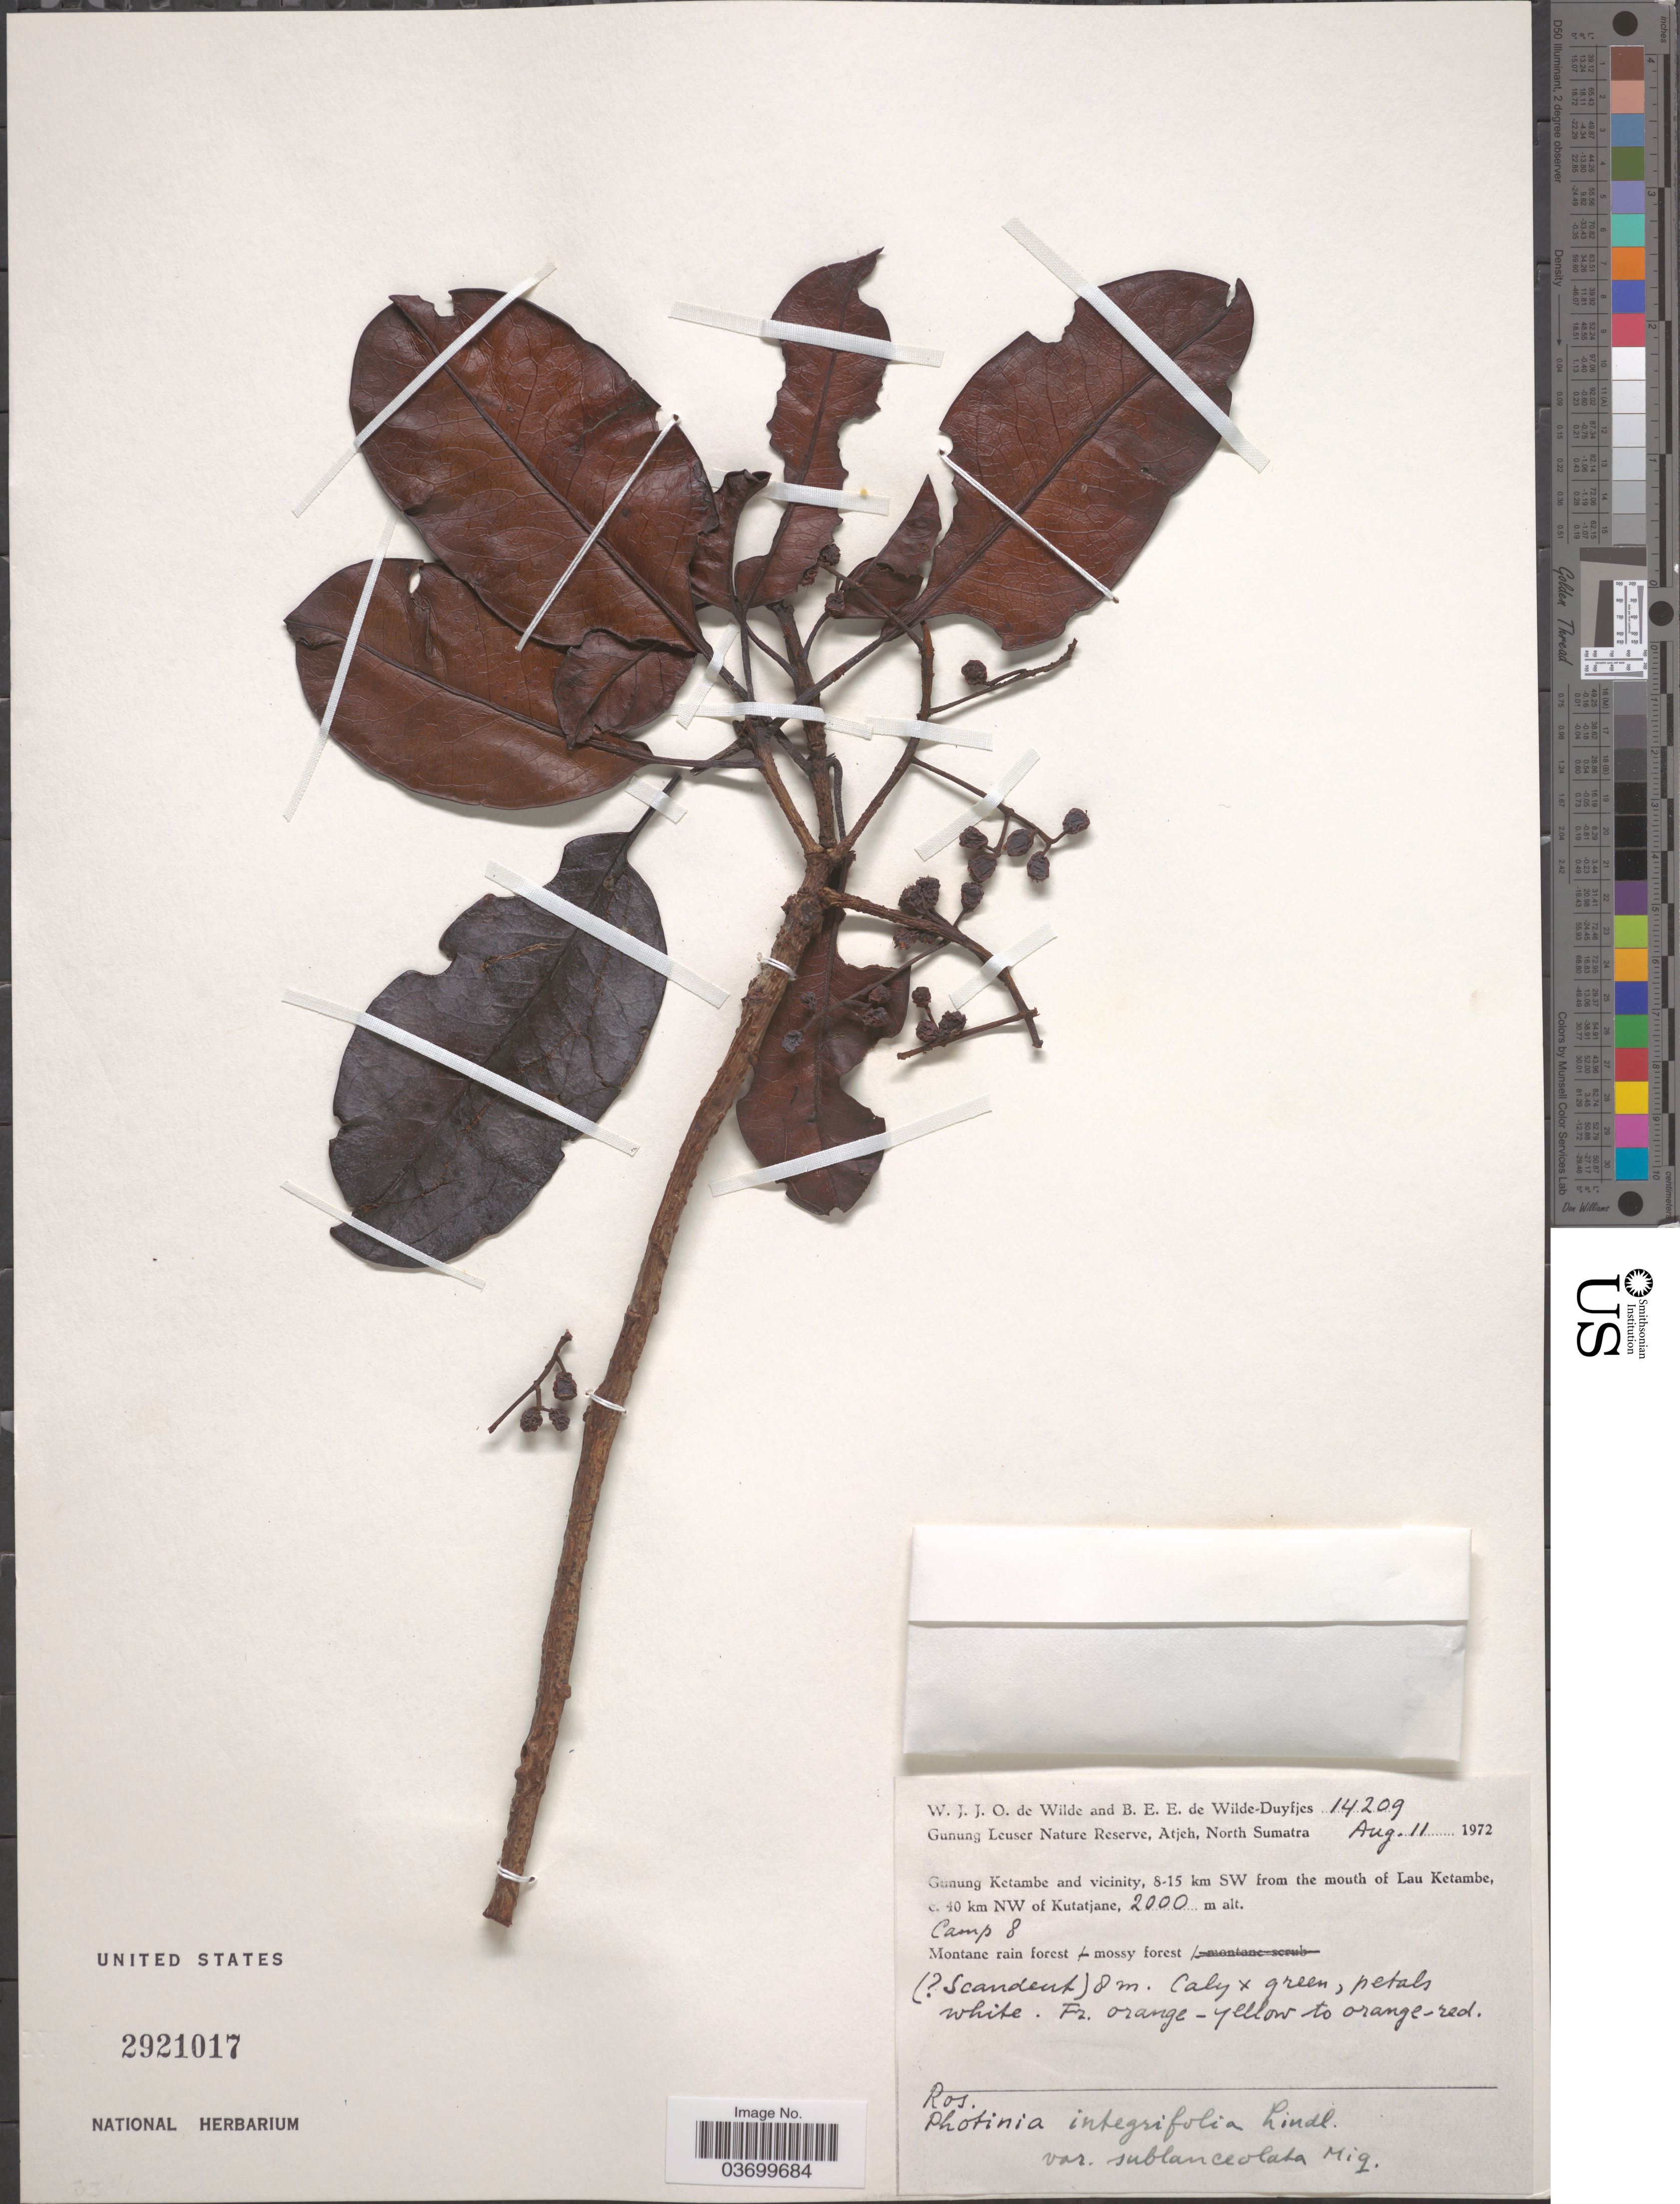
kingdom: Plantae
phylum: Tracheophyta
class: Magnoliopsida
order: Rosales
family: Rosaceae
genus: Photinia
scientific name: Photinia integrifolia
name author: Lindl.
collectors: W. J. de Wilde & B. E. de Wilde-Duyfjes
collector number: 14209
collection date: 1972-08-11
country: Indonesia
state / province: Sumatra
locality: Gunung Leuser Nature Reserve, Atjeh, North Sumatra. Gunug Ketambe and vicinity, 8-15 km SW from the mouth of Lau Ketambe, c. 40 km NW of Kutatjane. Camp 8.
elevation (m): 2000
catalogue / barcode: US 2921017